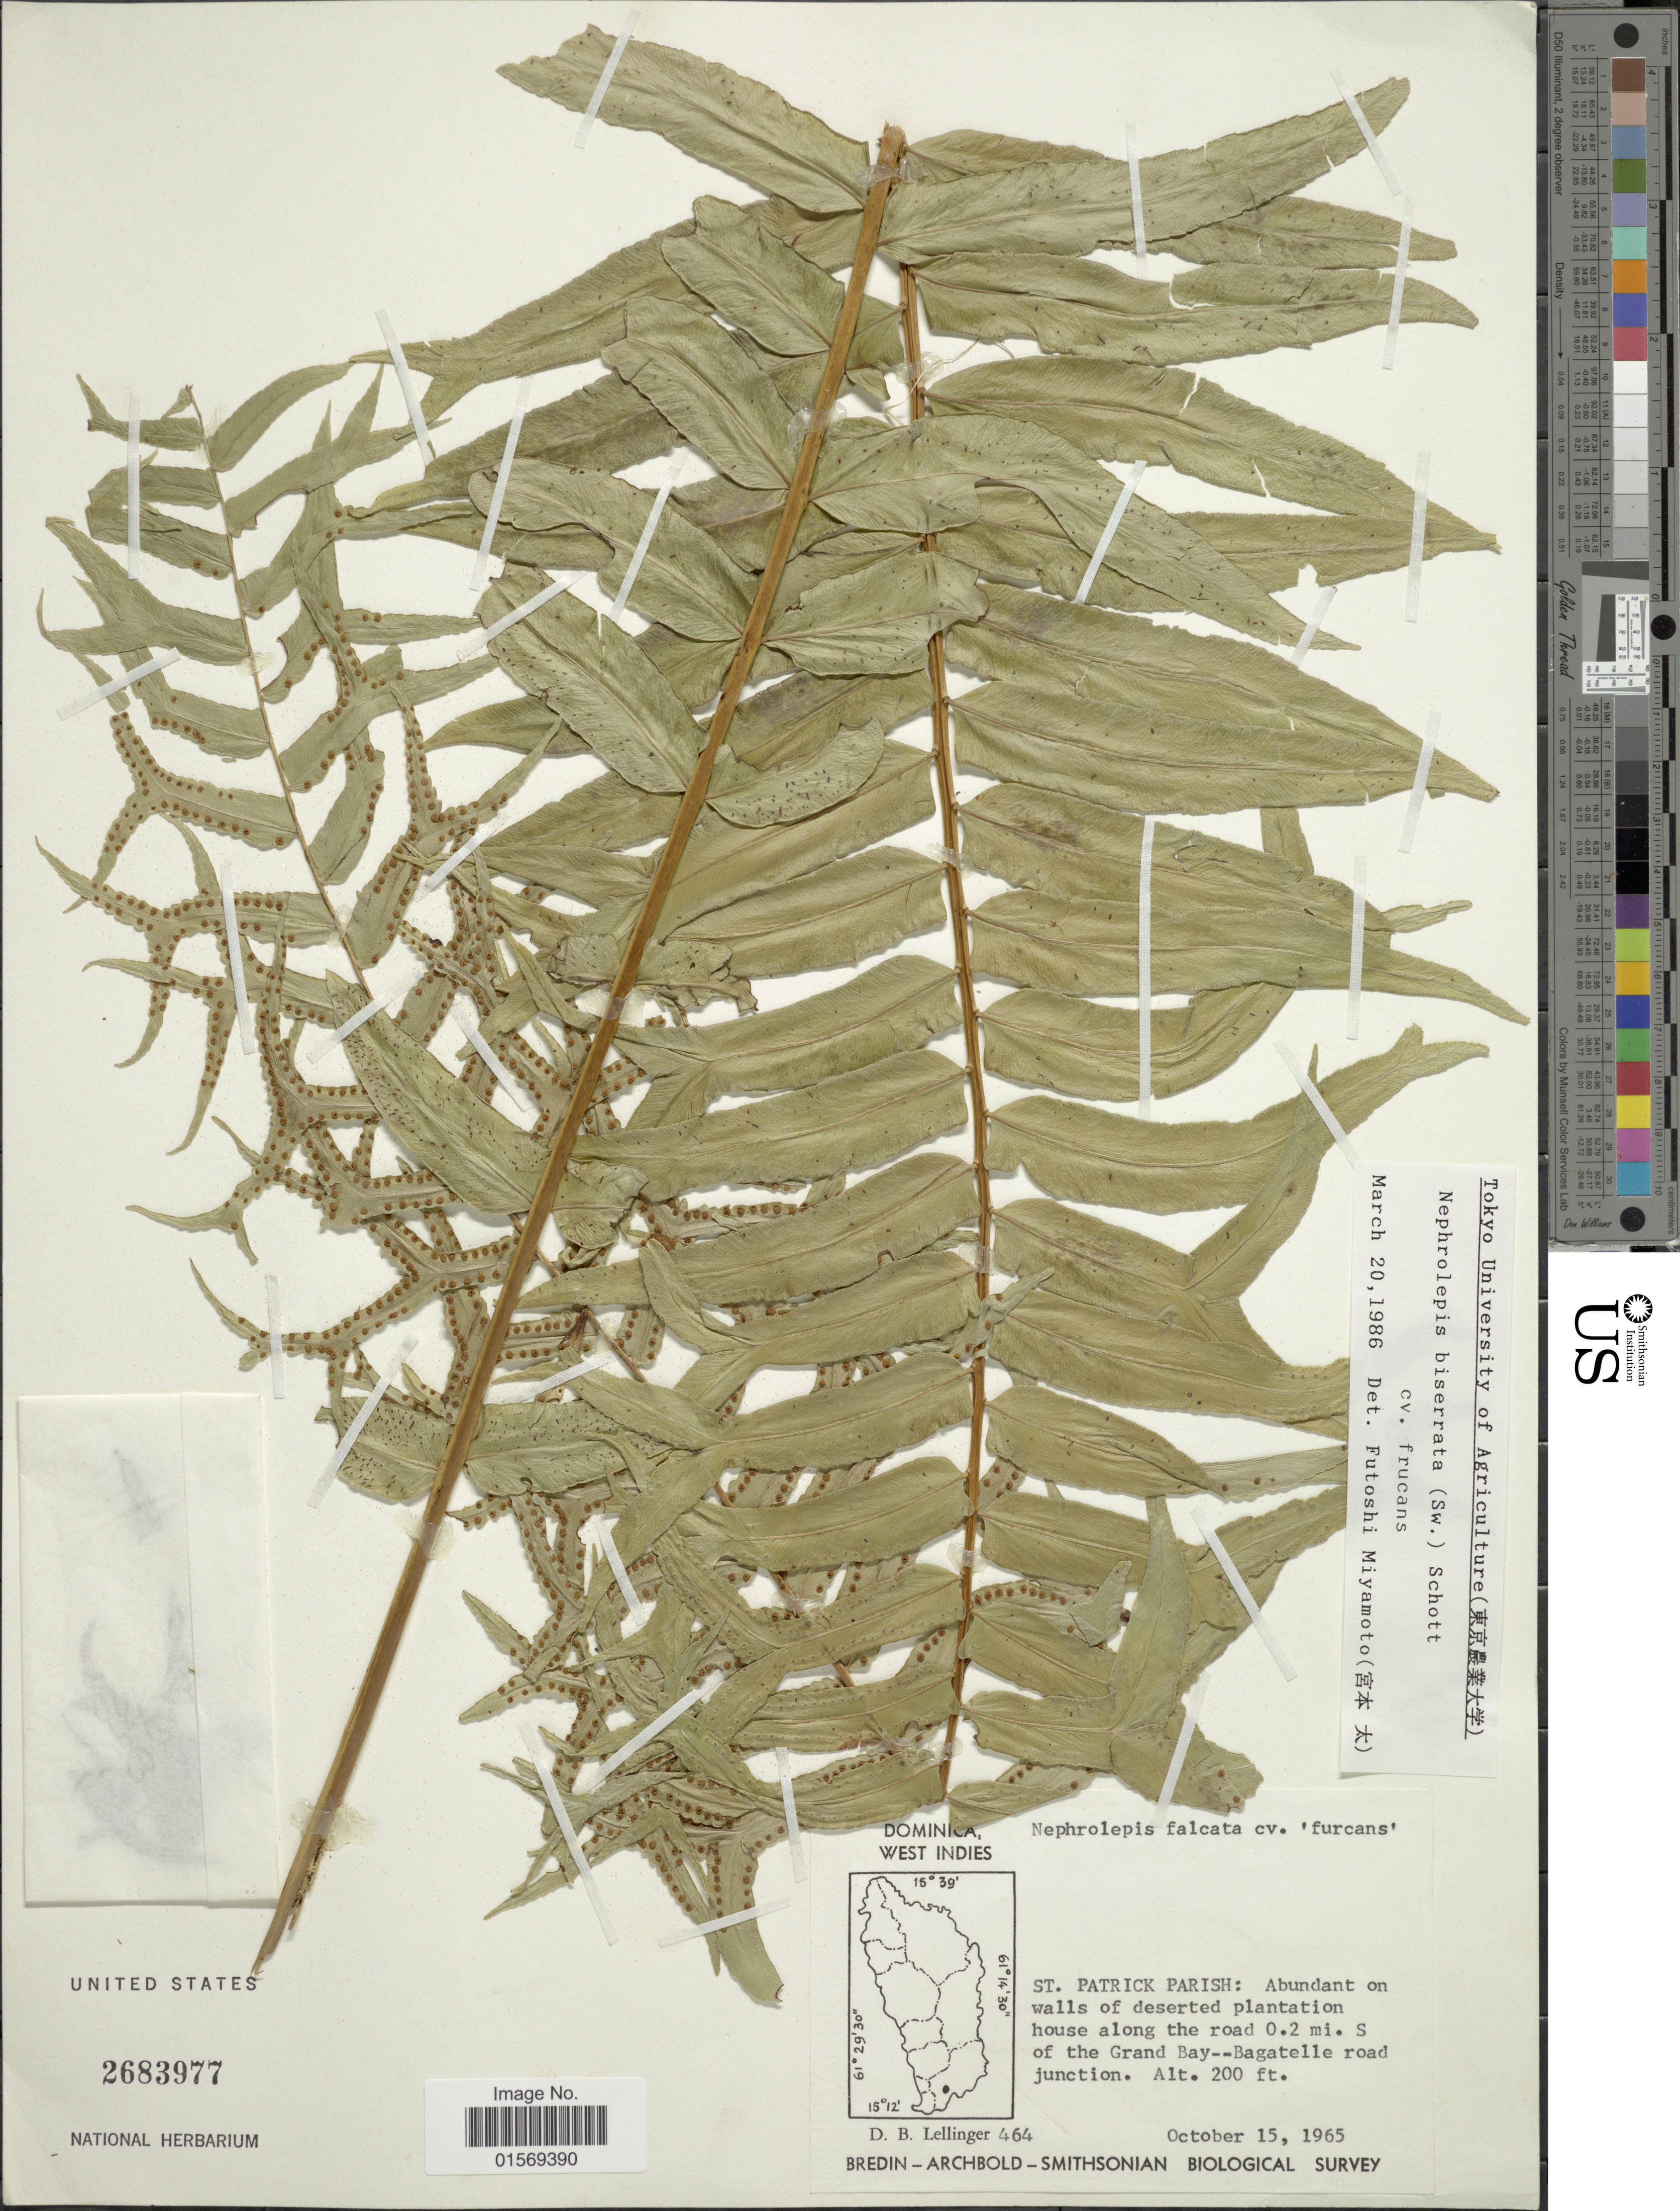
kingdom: Plantae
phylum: Tracheophyta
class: Polypodiopsida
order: Polypodiales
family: Nephrolepidaceae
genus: Nephrolepis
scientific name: Nephrolepis falcata 'Furcans'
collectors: D. B. Lellinger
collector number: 464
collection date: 1965-10-15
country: Dominica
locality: West Indies, St. Patrich Parish: along the road 0.2 mi. S of the Grand Bay--Bagastelle road junction.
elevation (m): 61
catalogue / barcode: US 2683977